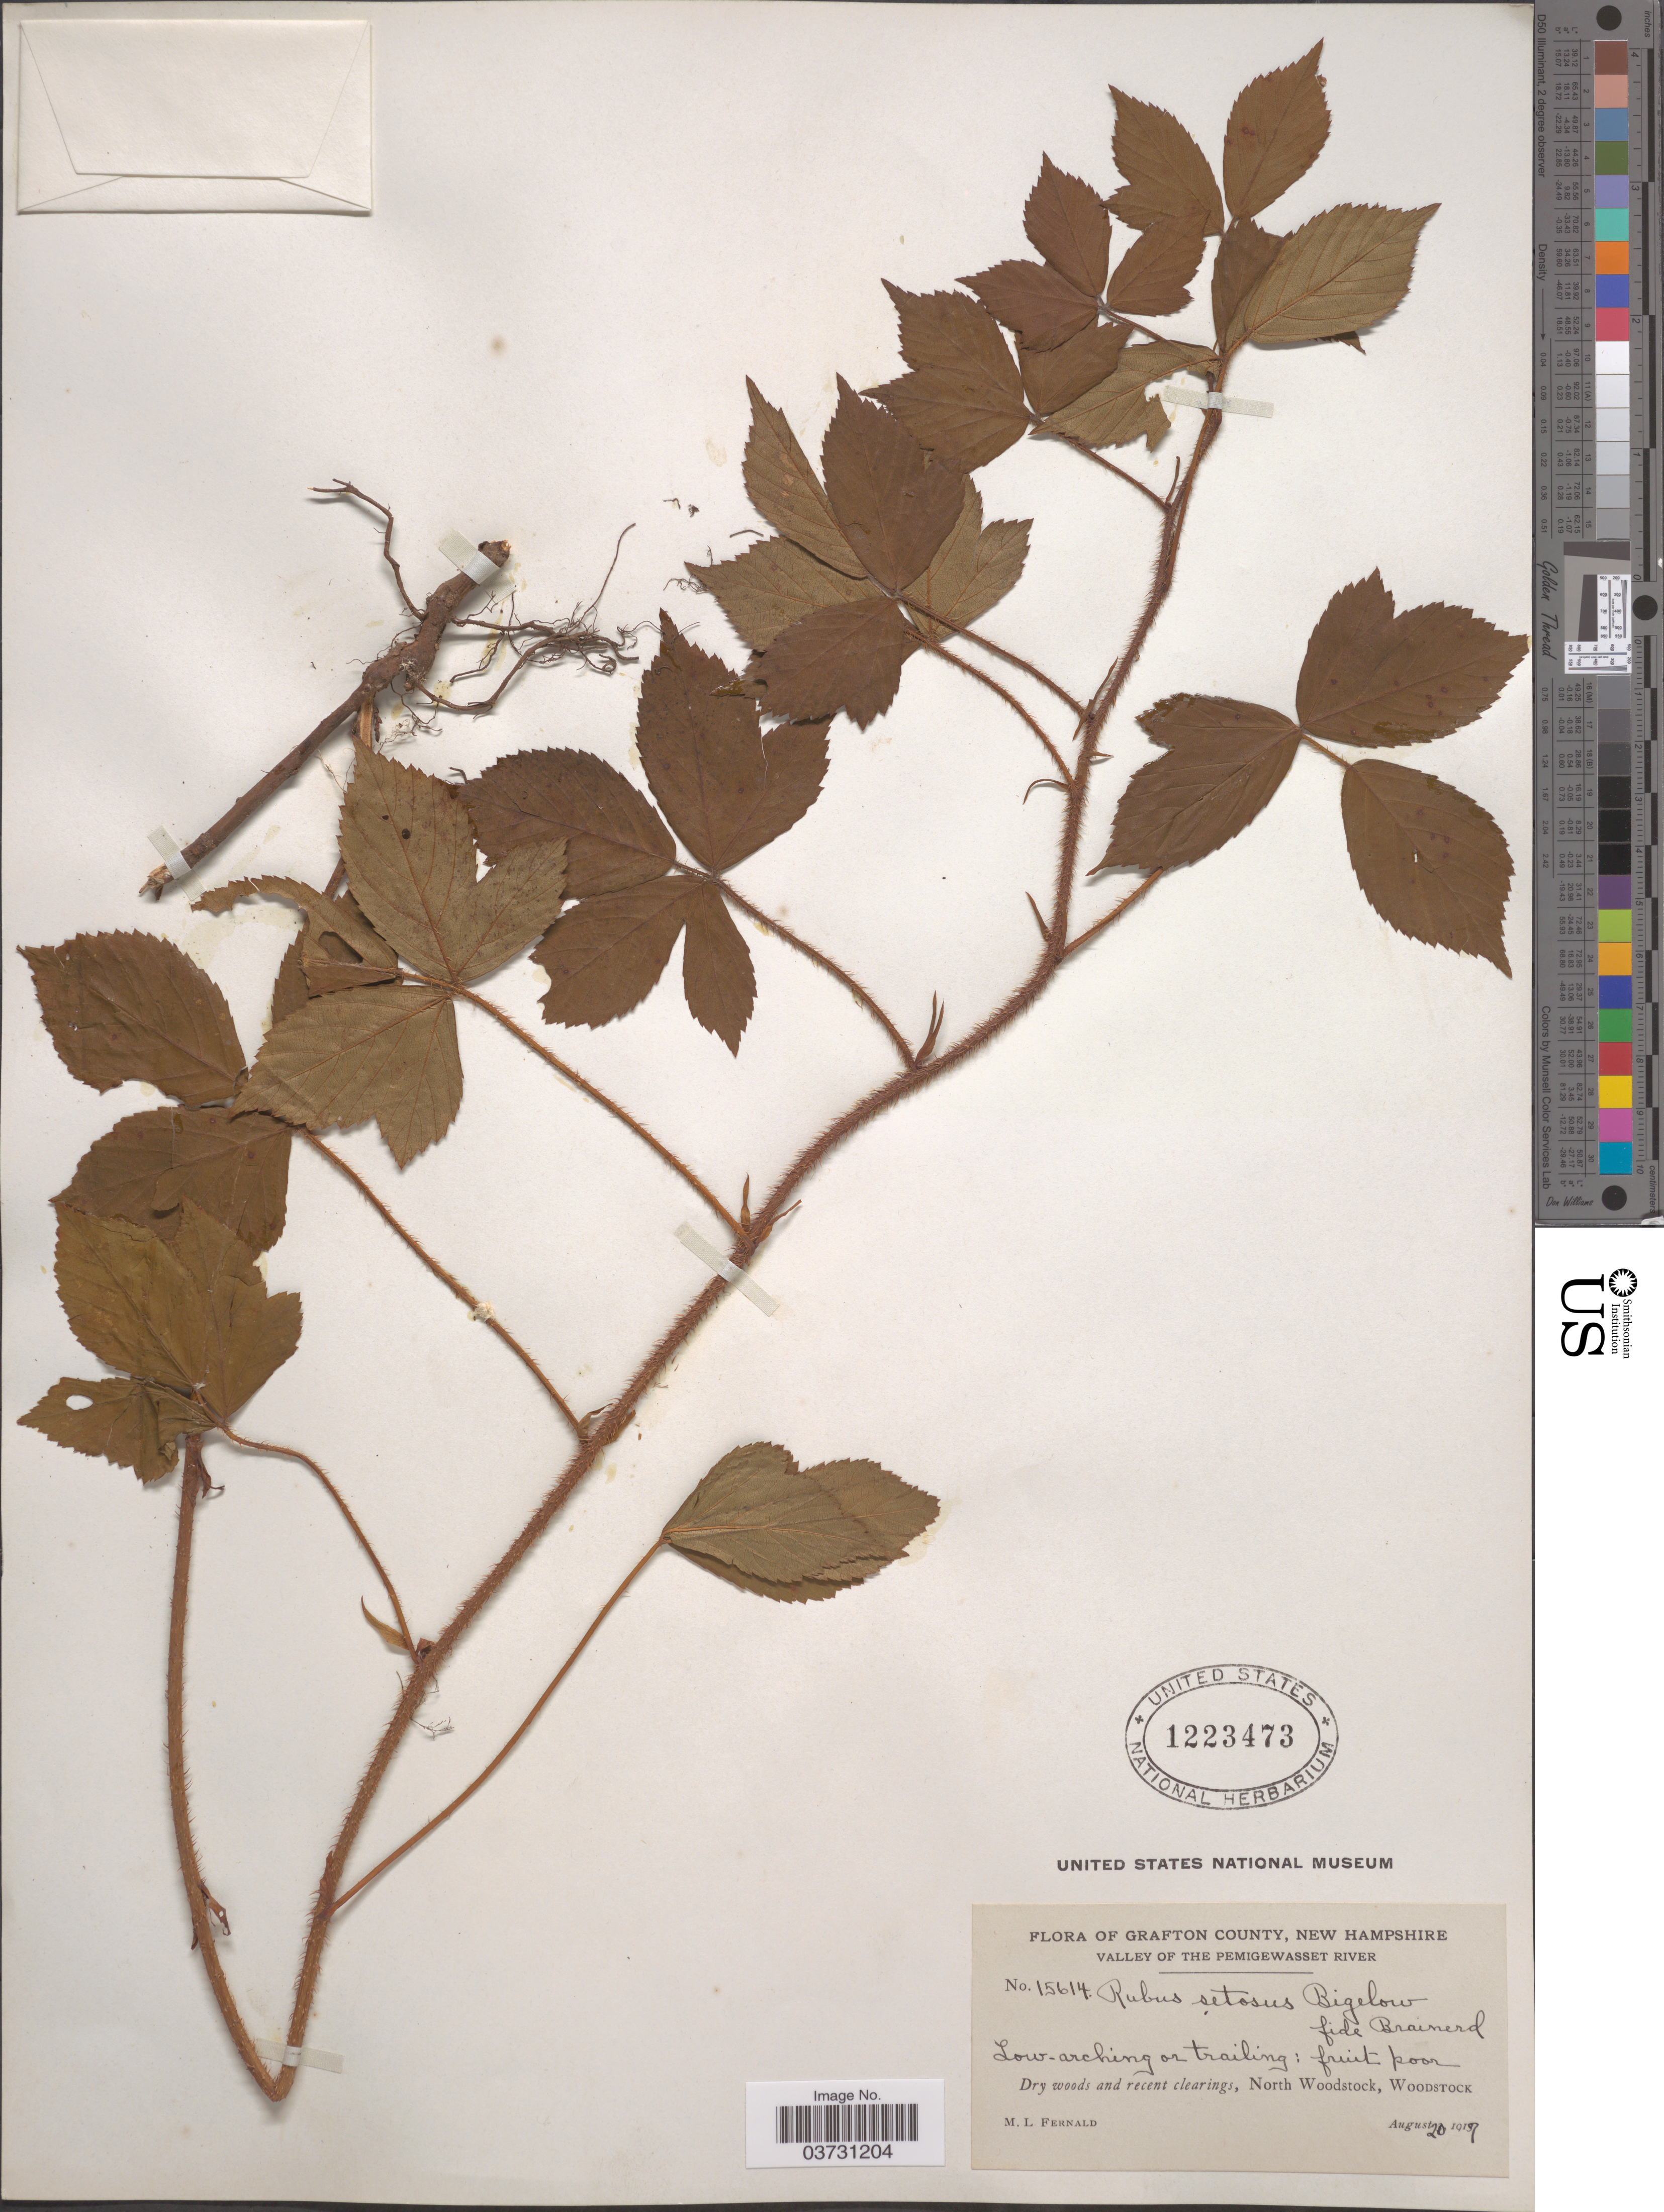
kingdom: Plantae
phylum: Tracheophyta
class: Magnoliopsida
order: Rosales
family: Rosaceae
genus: Rubus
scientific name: Rubus setosus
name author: Bigelow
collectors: M. L. Fernald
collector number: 15614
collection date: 1917-08-20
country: United States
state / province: New Hampshire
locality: Grafton County. Valley of the Pemigewasset River. Dry woods and recent clearings, North Woodstock, Woodstock.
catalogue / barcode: US 1223473